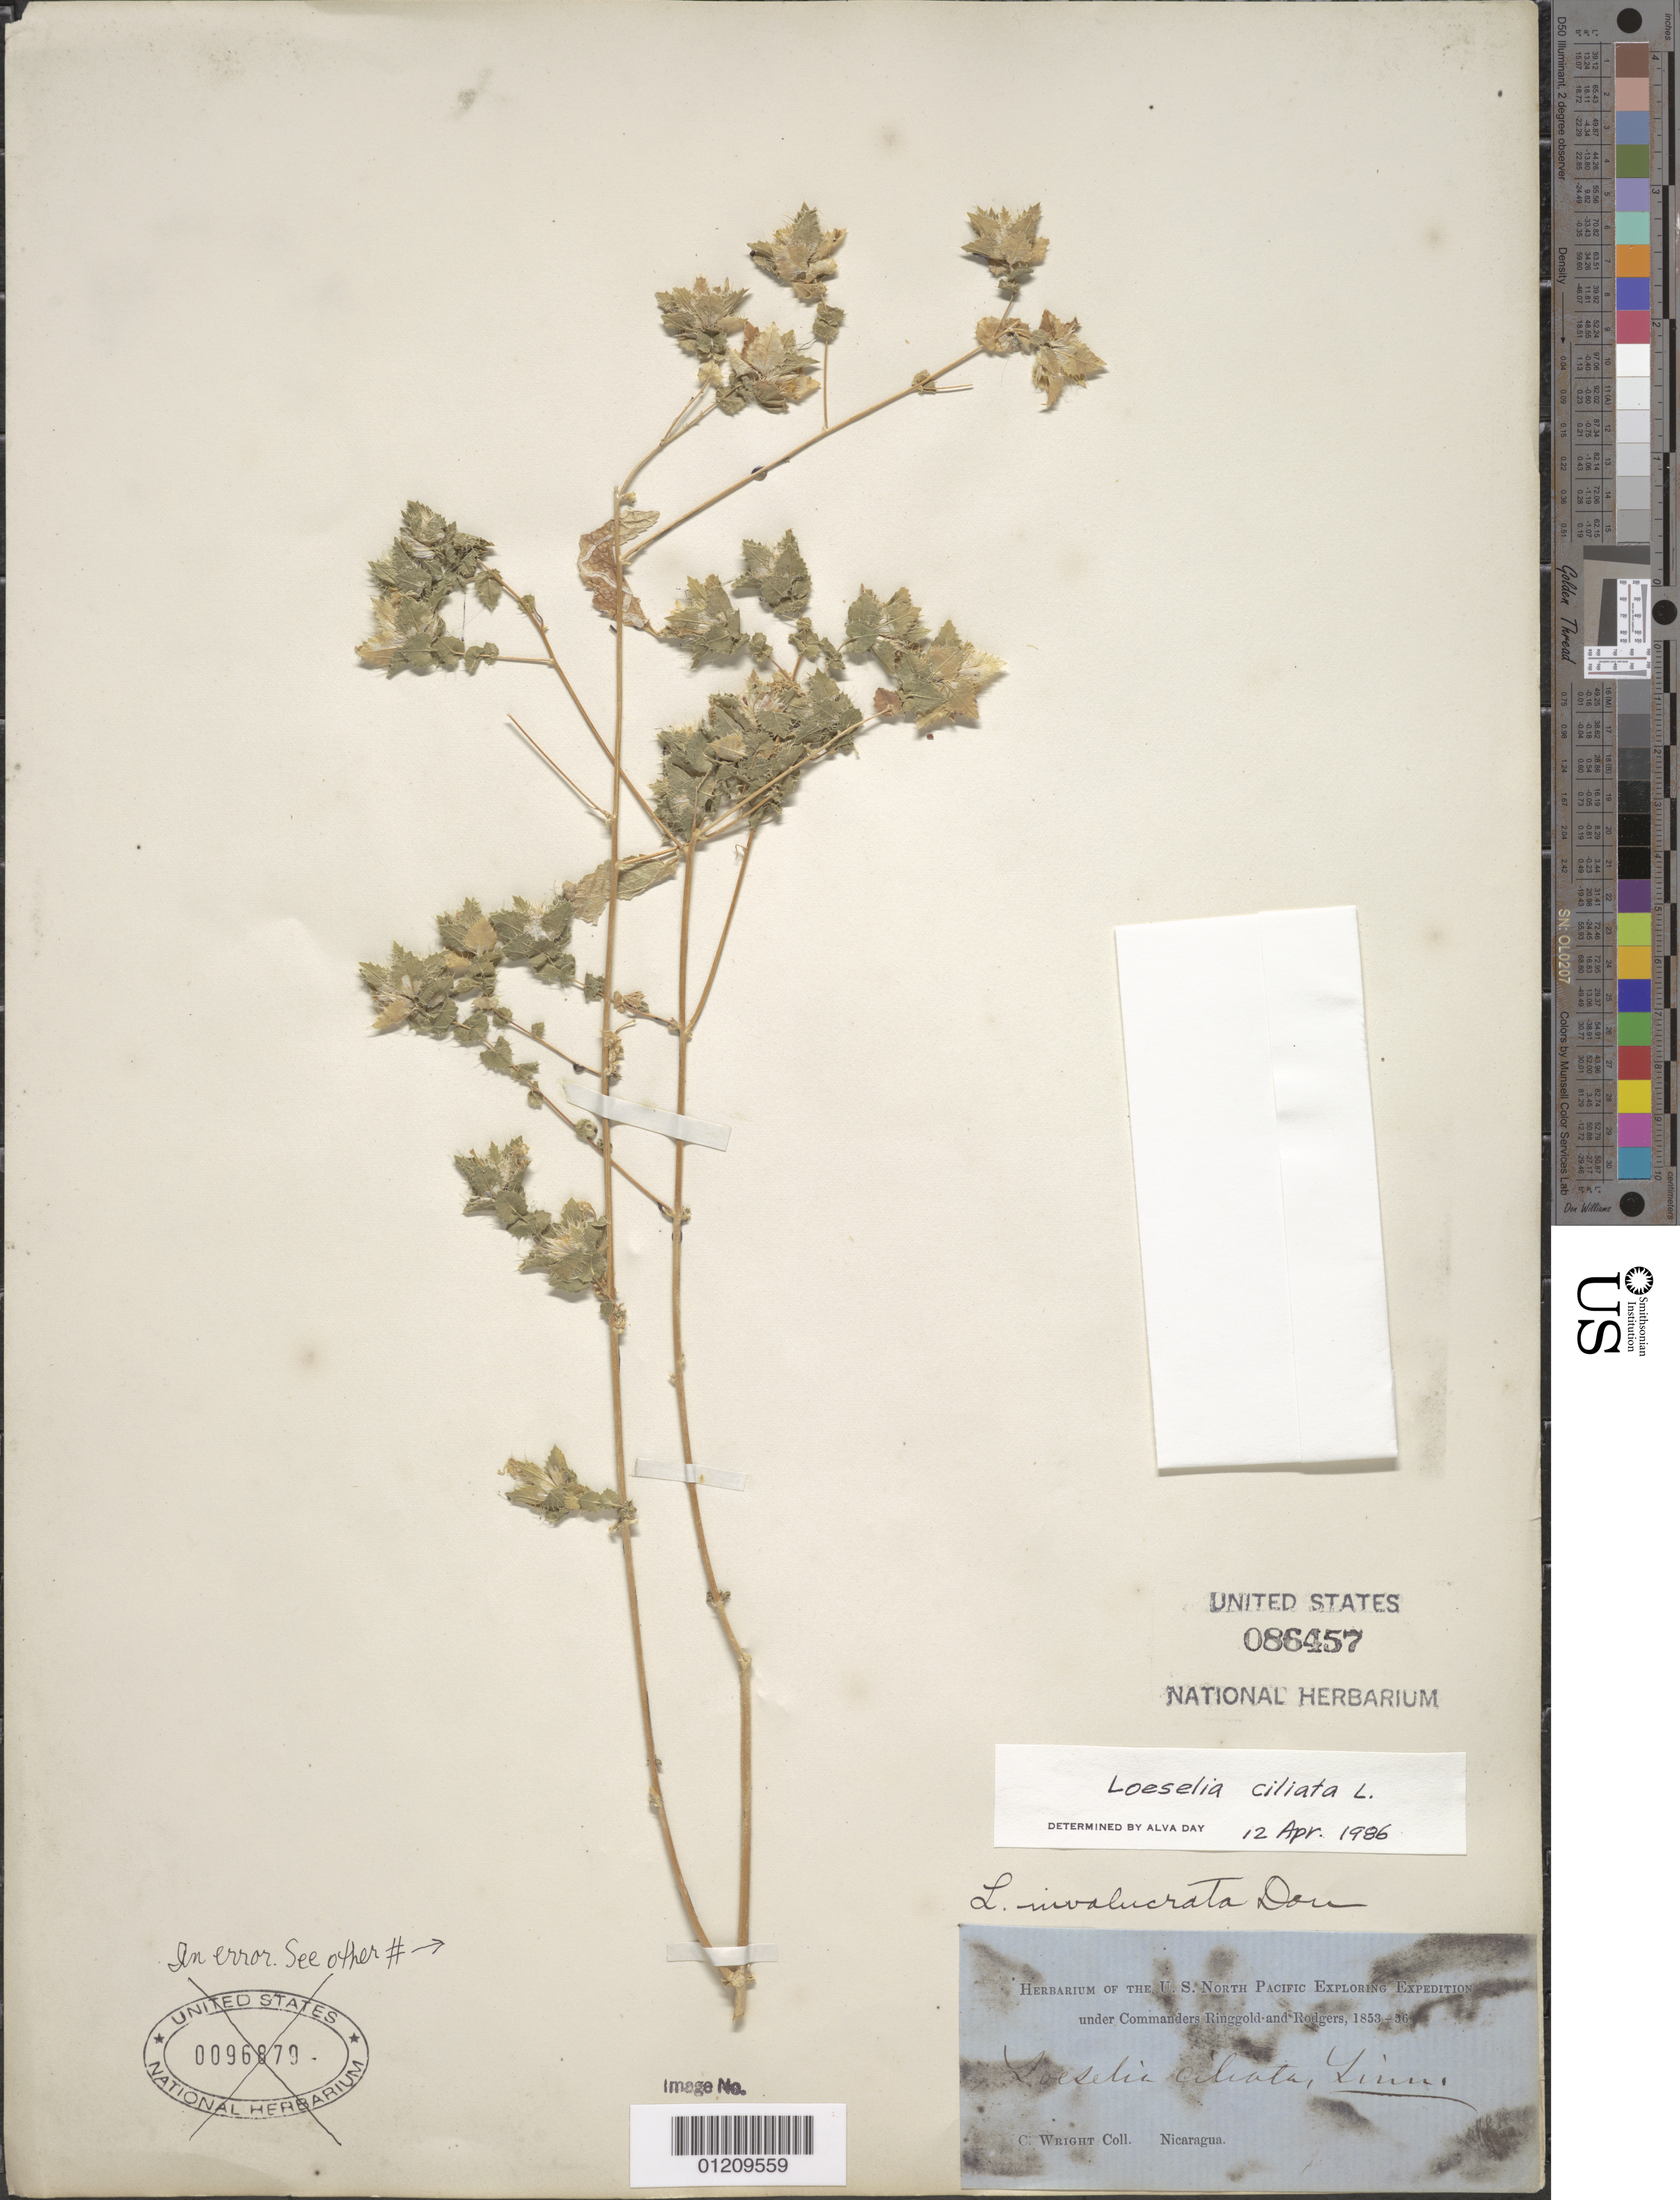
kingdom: Plantae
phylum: Tracheophyta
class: Magnoliopsida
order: Ericales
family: Polemoniaceae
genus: Loeselia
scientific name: Loeselia ciliata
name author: L.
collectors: C. Wright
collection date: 1853/1856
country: Nicaragua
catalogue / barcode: US 86457